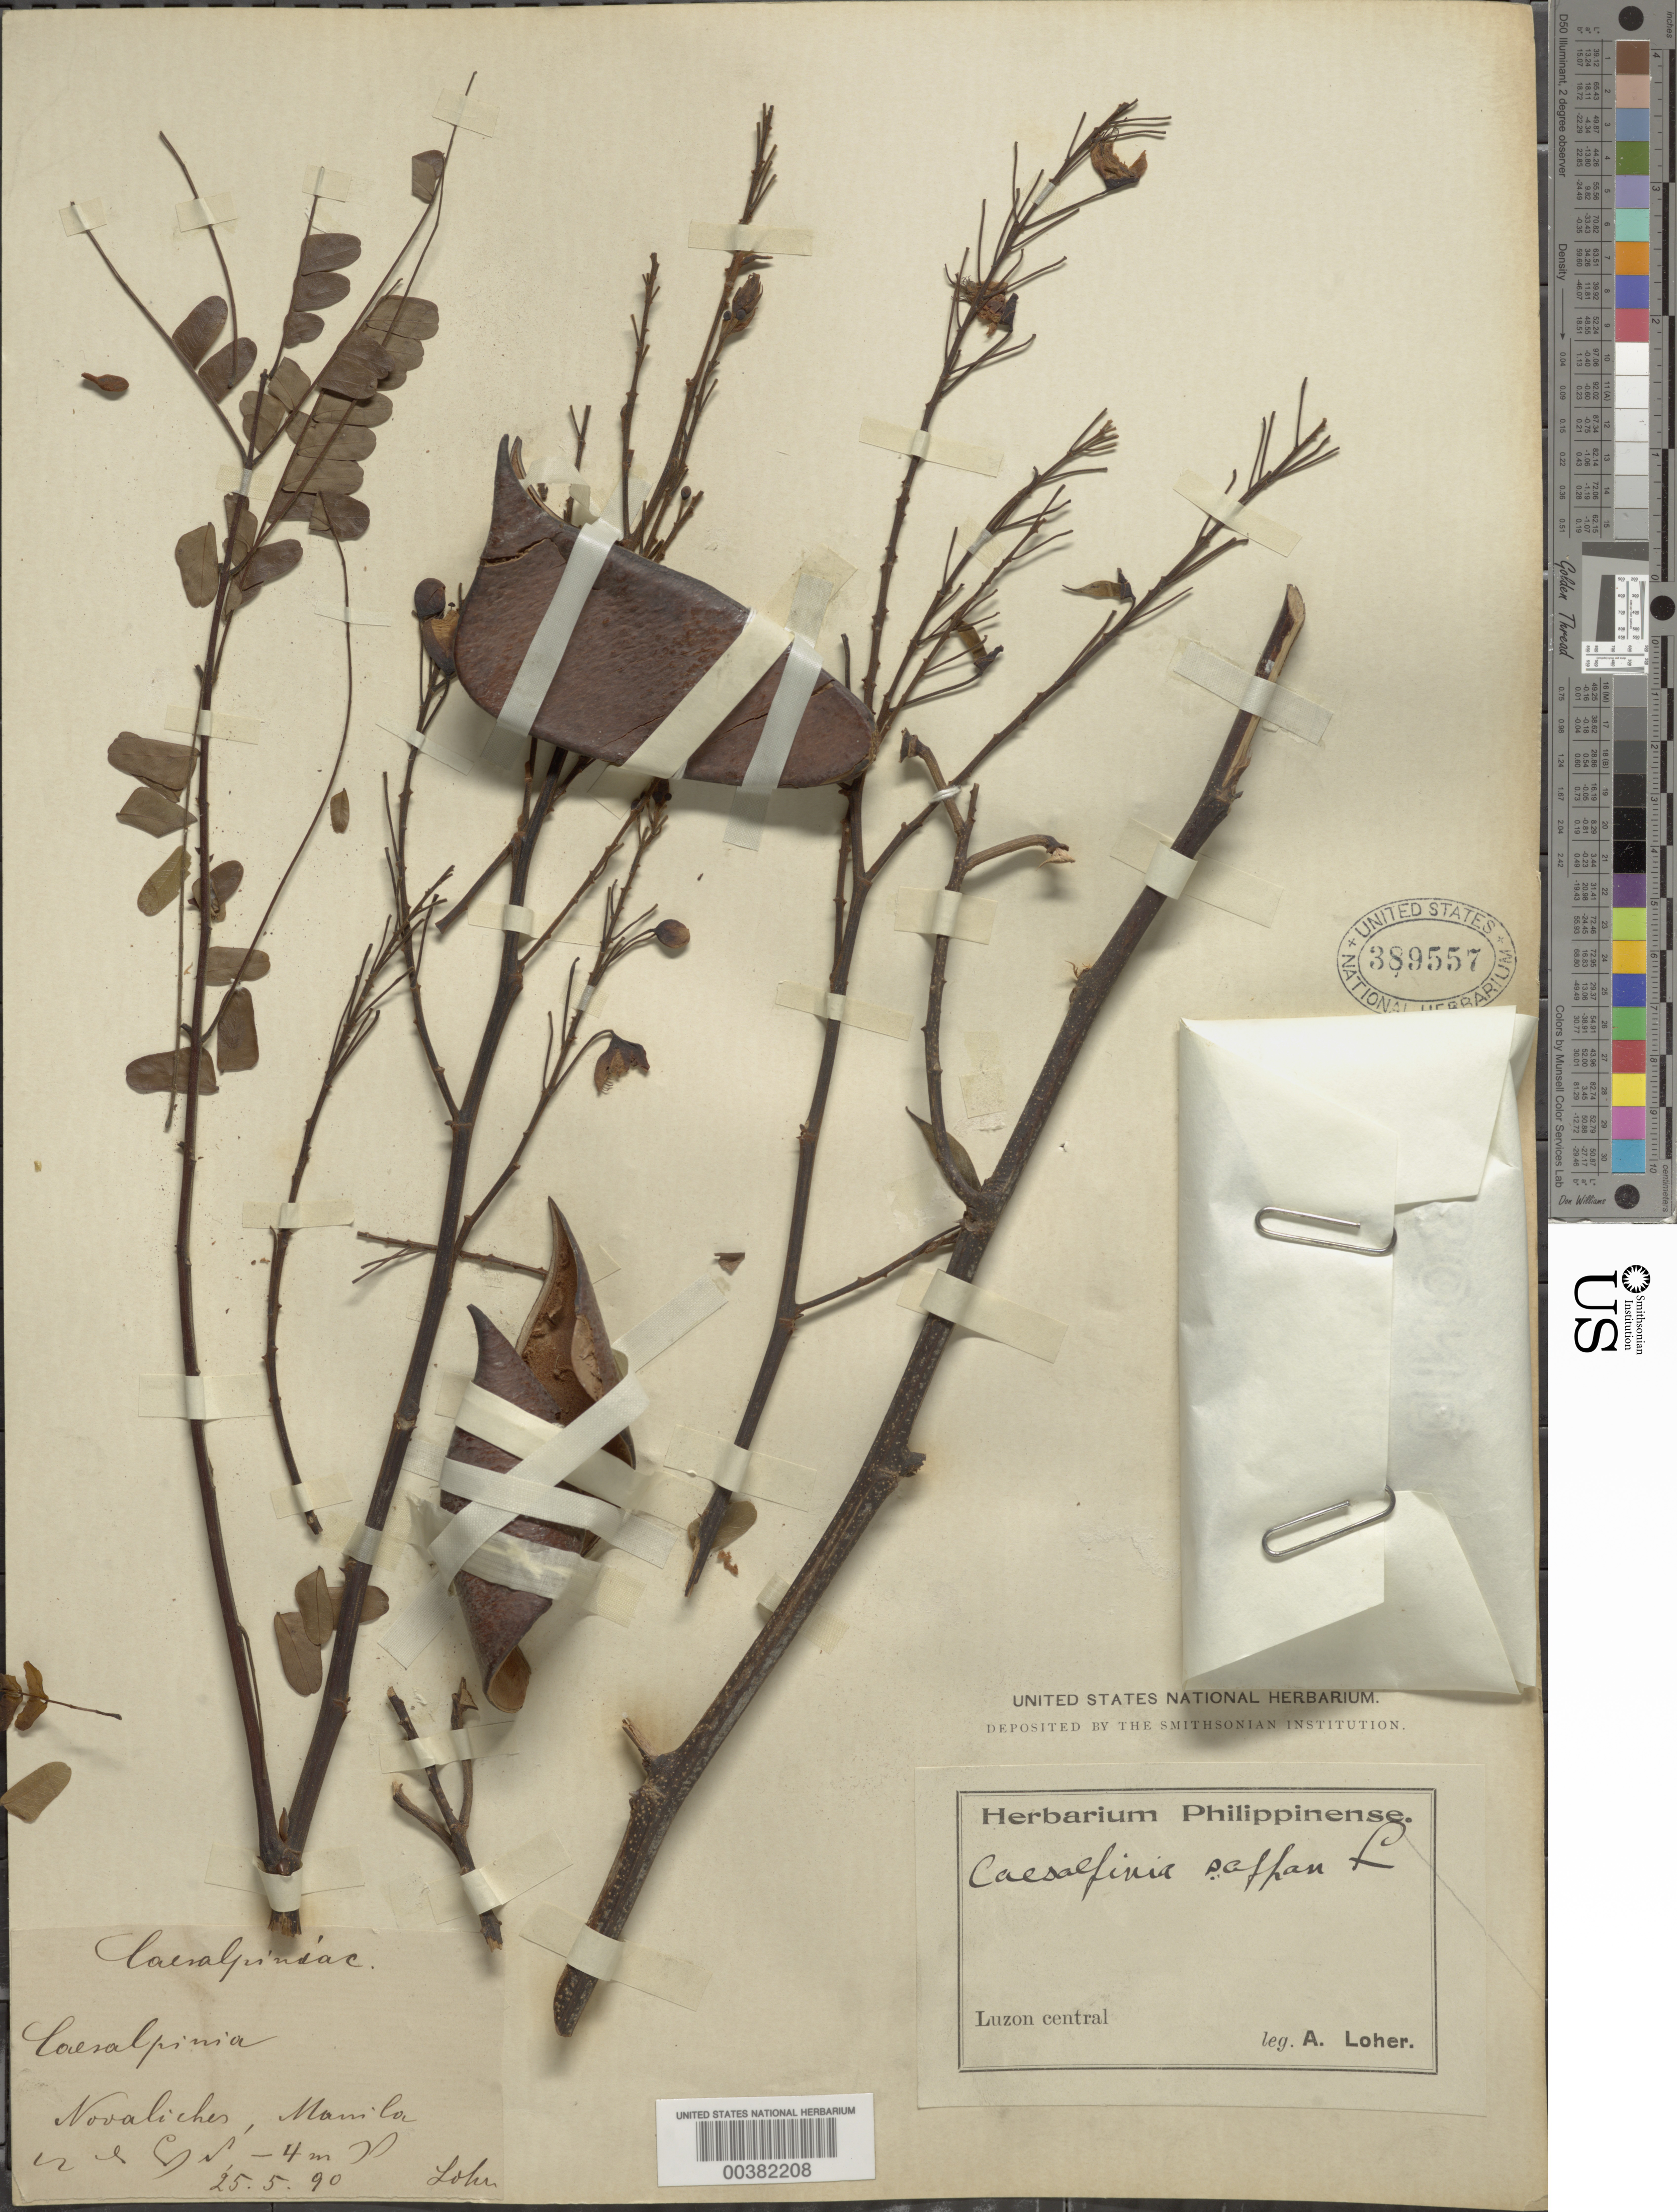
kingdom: Plantae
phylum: Tracheophyta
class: Magnoliopsida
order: Fabales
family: Fabaceae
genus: Biancaea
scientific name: Biancaea sappan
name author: (L.) Tod.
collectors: A. Loher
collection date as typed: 25 May 1890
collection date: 1890-05-25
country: Philippines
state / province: National Capital Region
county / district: Manila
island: Luzon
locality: Novaliches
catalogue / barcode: US 389557